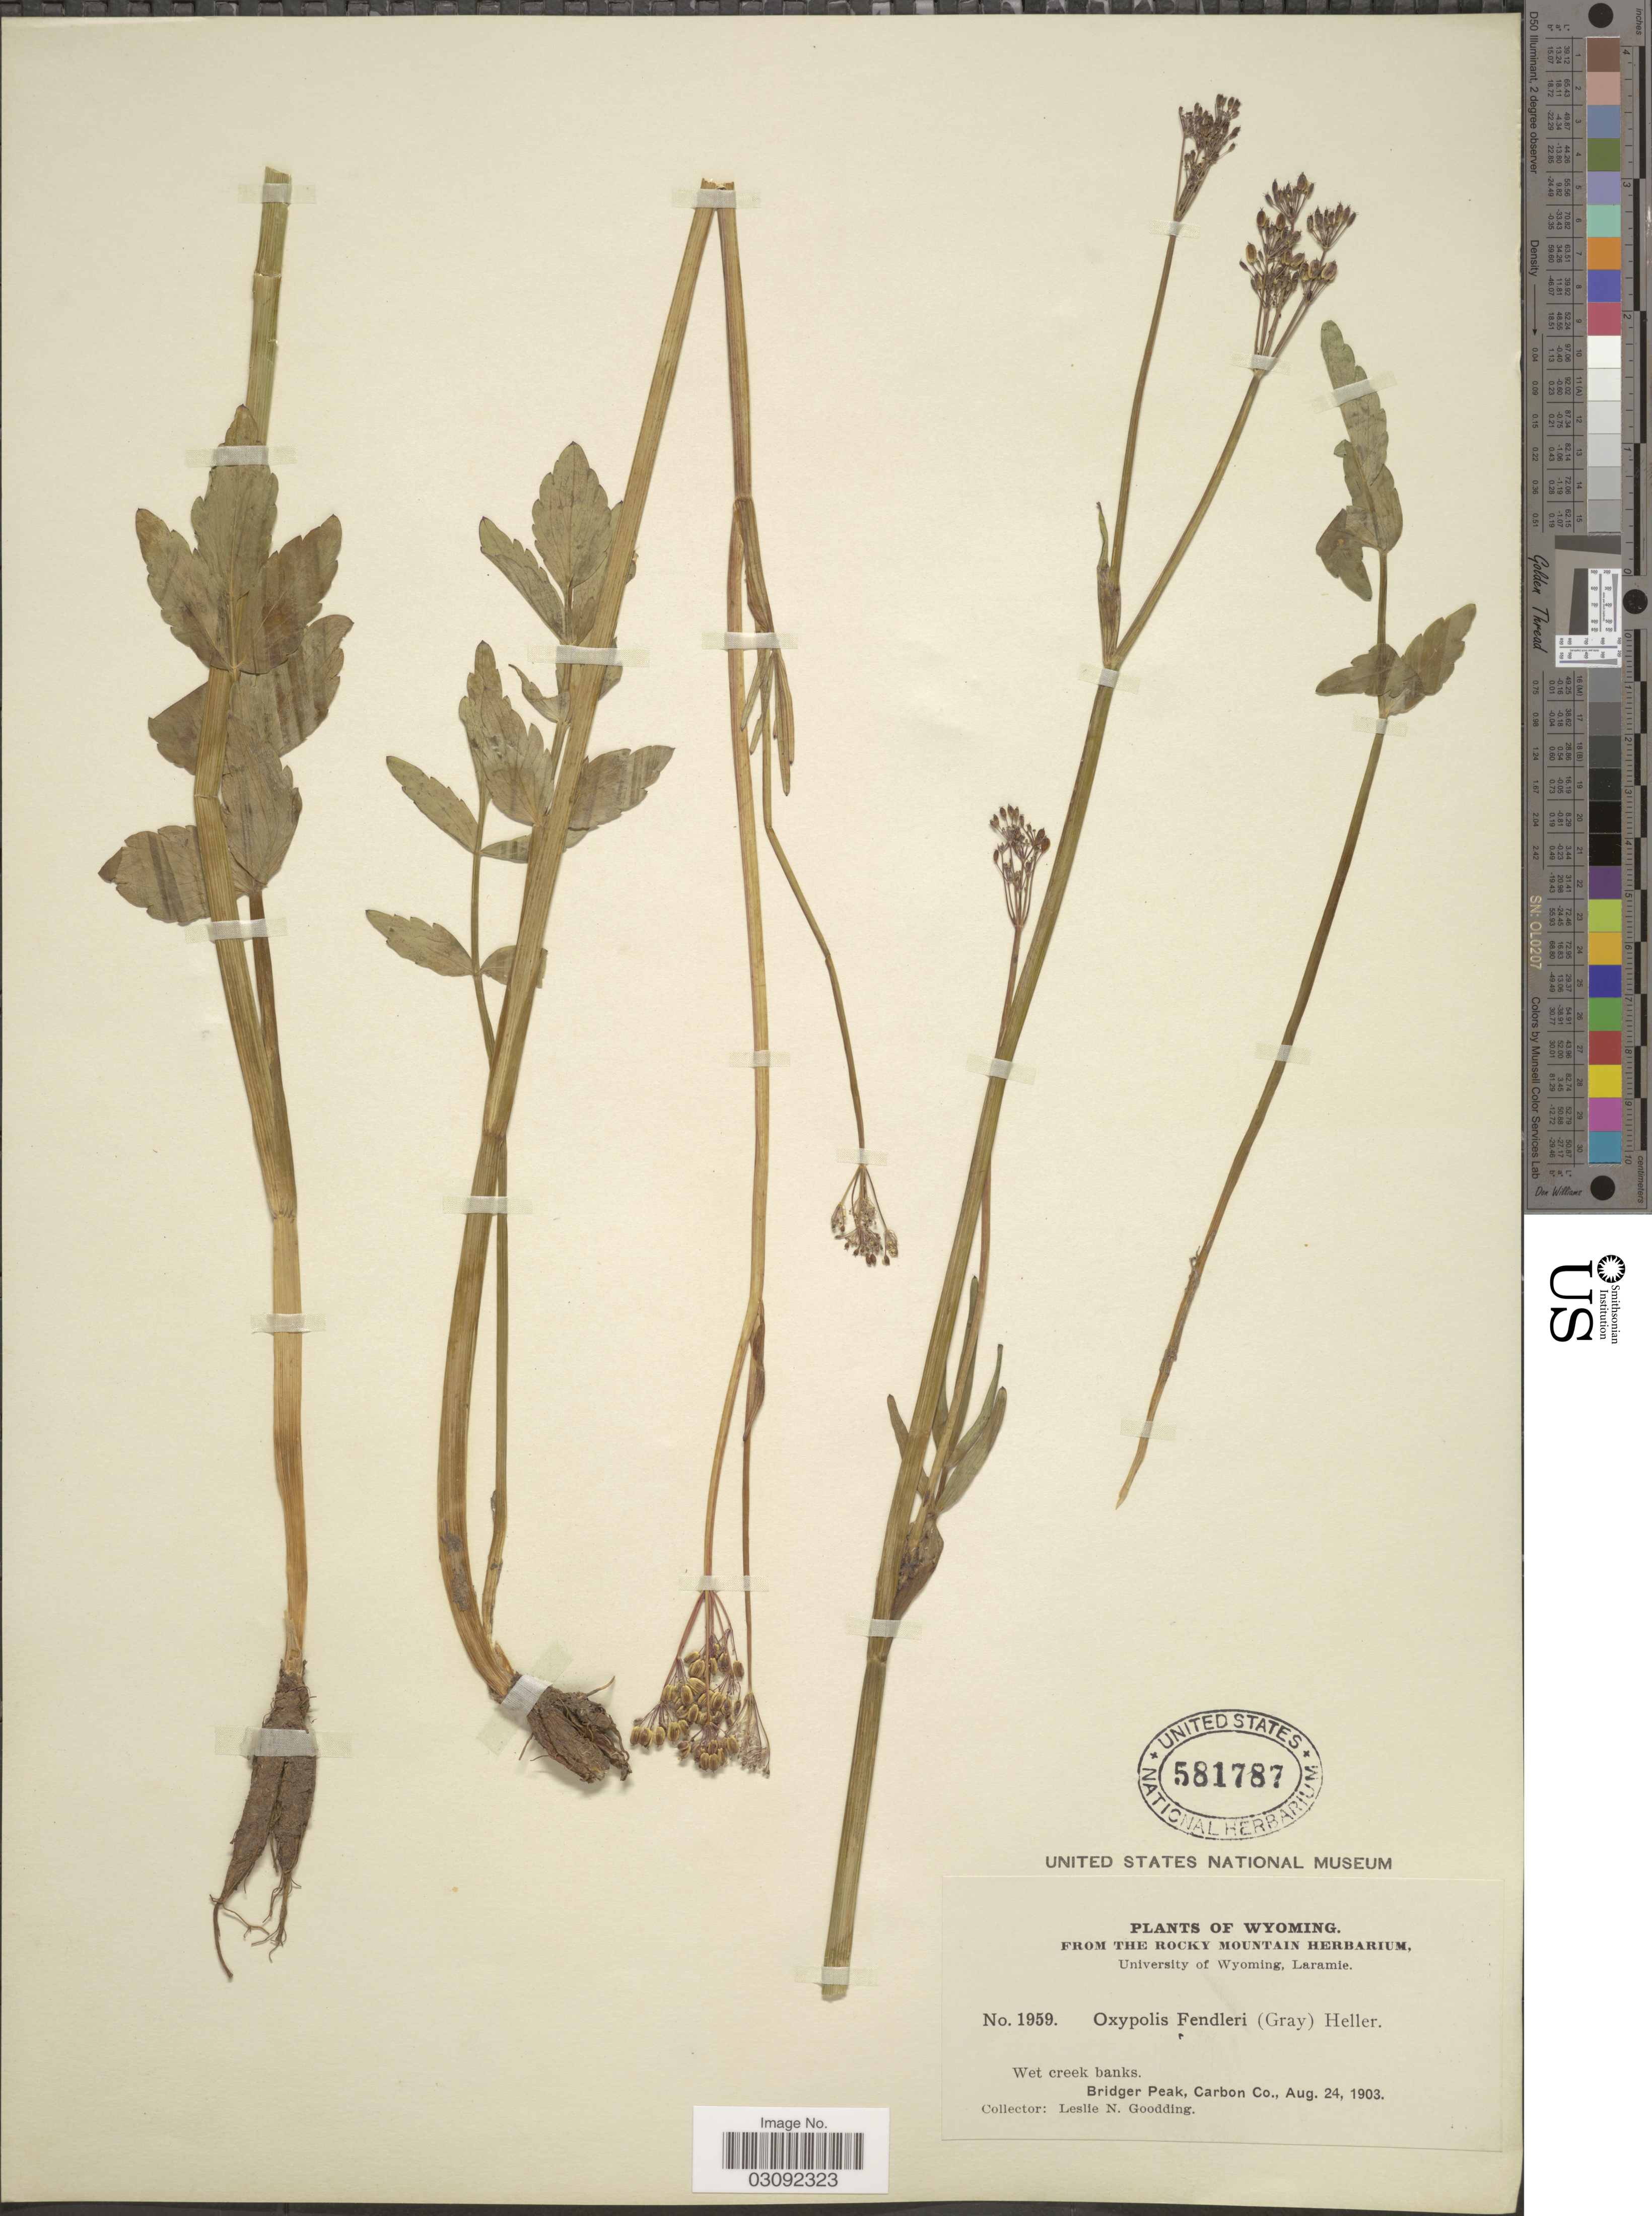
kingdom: Plantae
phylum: Tracheophyta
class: Magnoliopsida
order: Apiales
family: Apiaceae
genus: Oxypolis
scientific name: Oxypolis fendleri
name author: (A. Gray) A. Heller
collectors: L. N. Goodding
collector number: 1959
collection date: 1903-08-24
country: United States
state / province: Wyoming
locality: Bridger Peak, Carbon Co.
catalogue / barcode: US 581787